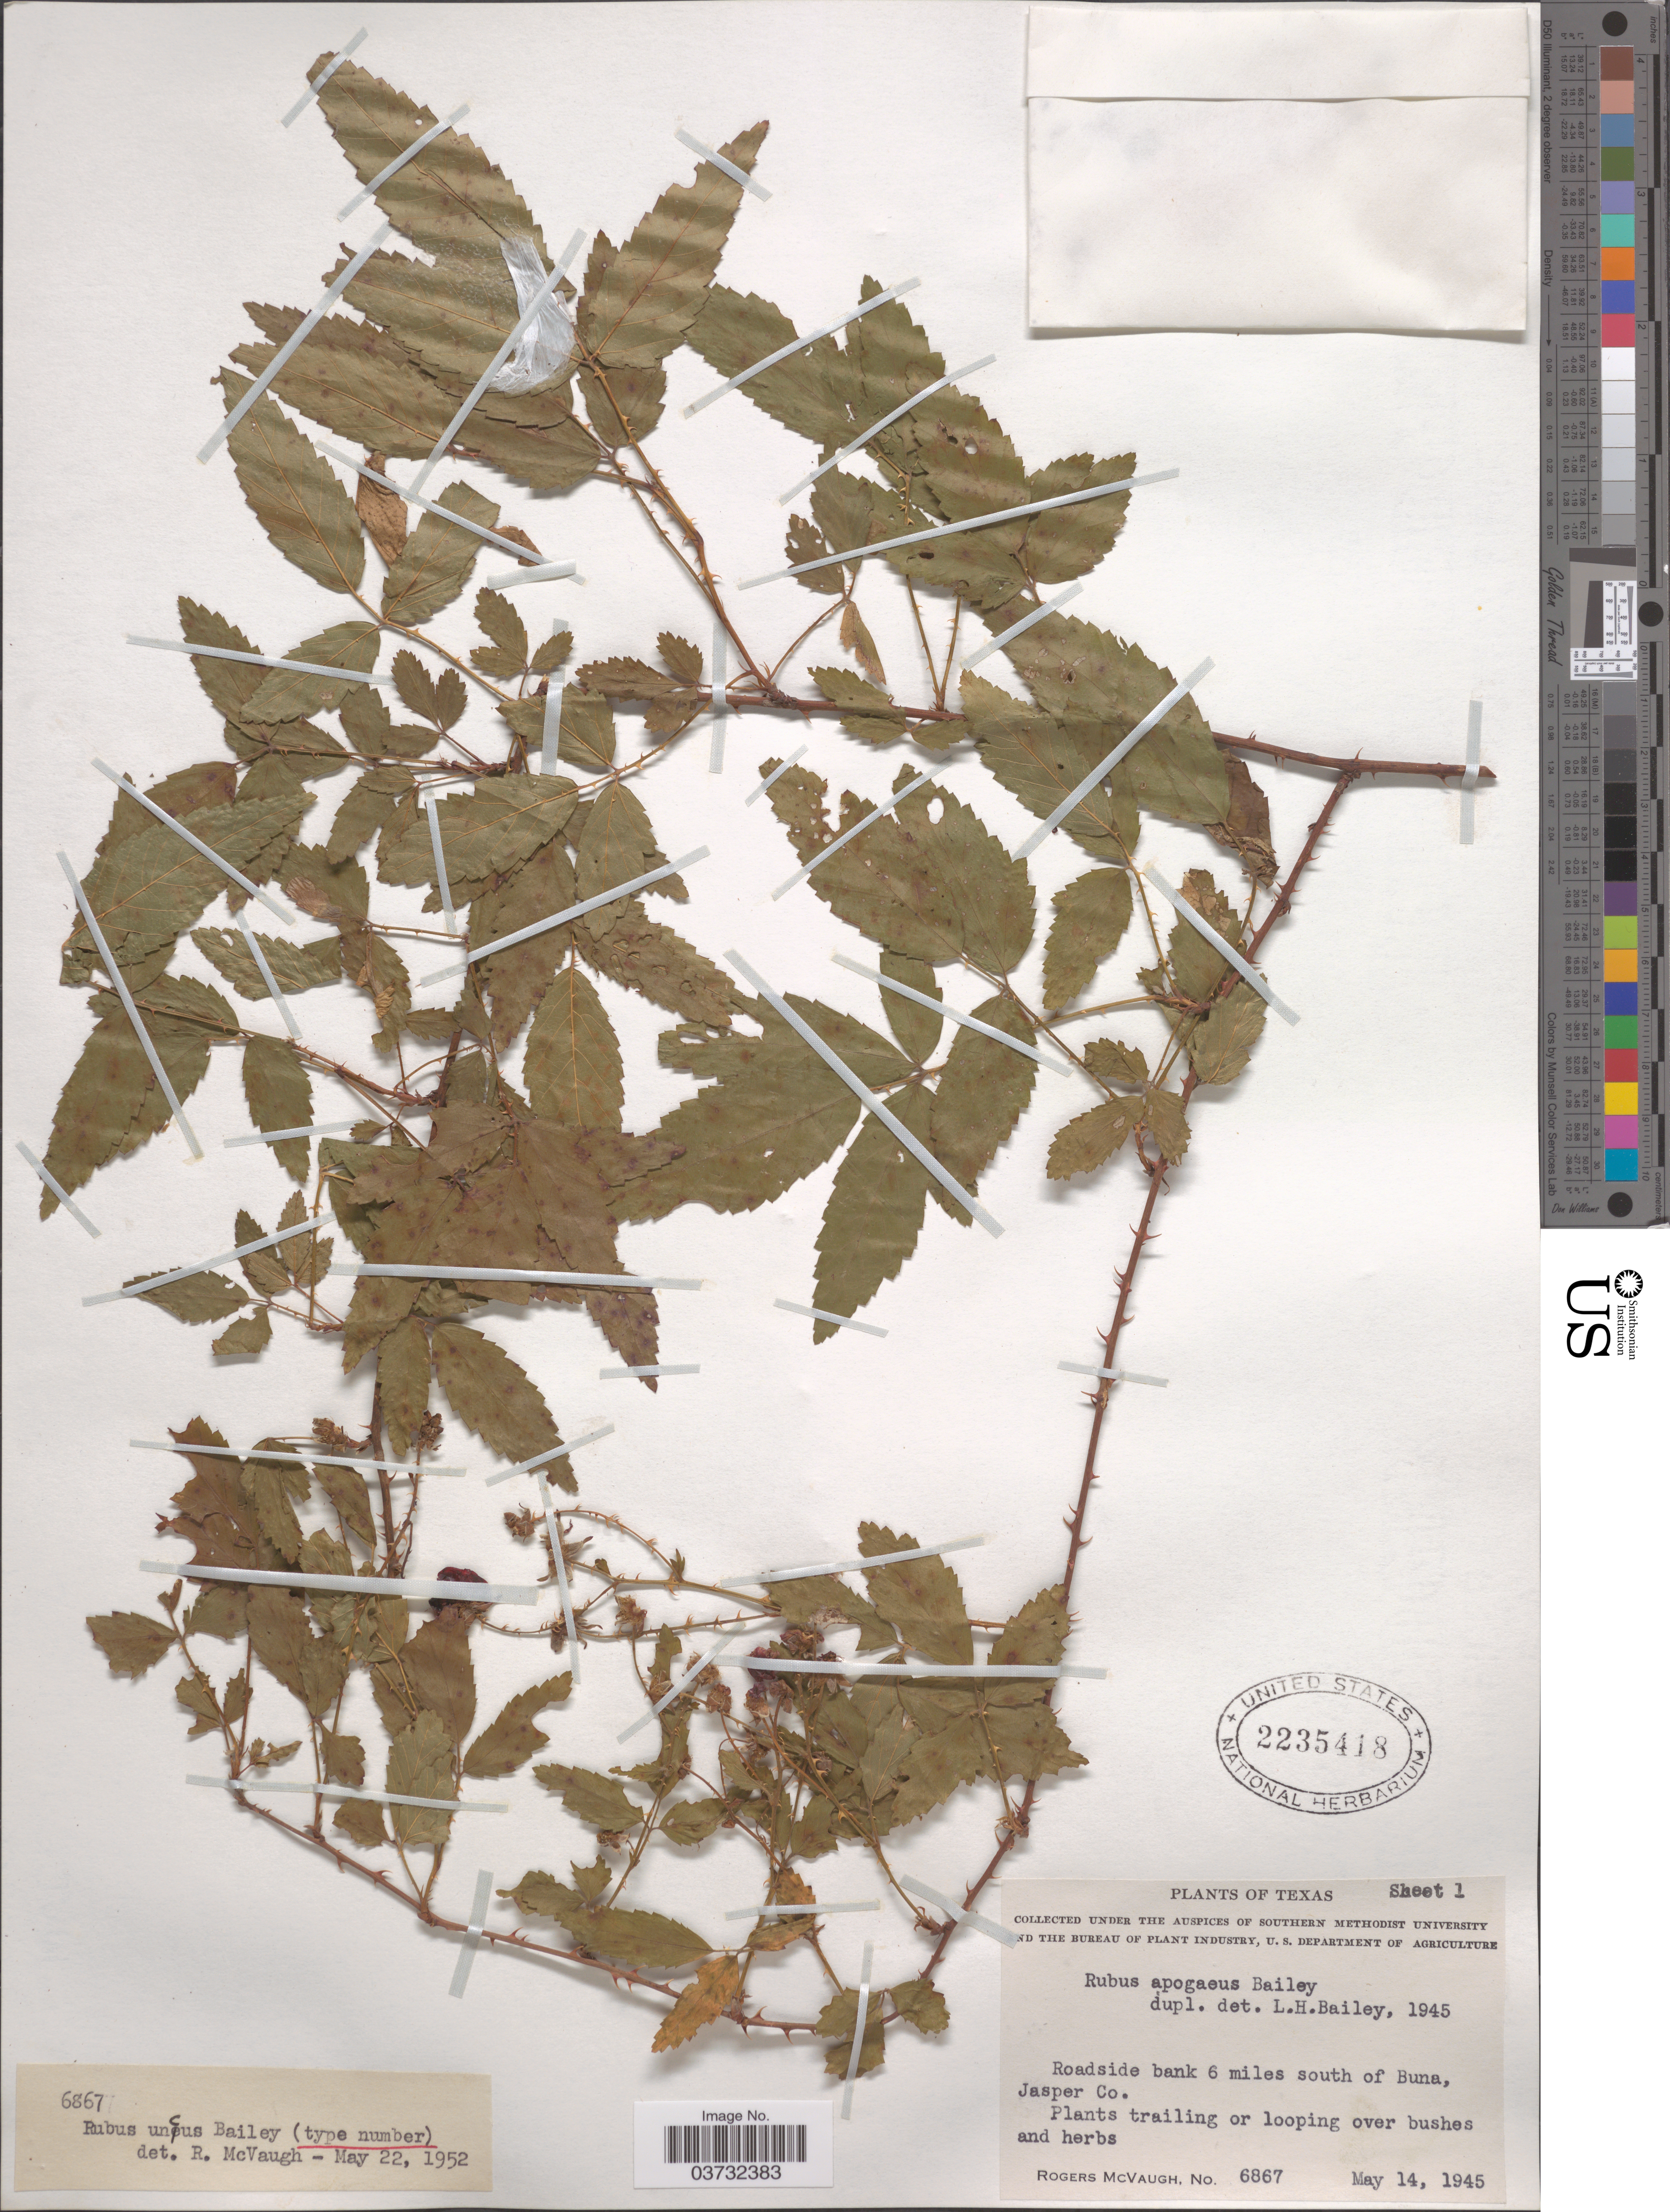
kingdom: Plantae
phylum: Tracheophyta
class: Magnoliopsida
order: Rosales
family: Rosaceae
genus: Rubus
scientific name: Rubus uncus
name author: L.H. Bailey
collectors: R. McVaugh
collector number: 6867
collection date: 1945-05-14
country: United States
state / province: Texas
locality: Roadside bank 6 miles south of Buna, Jasper Co.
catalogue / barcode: US 2235418